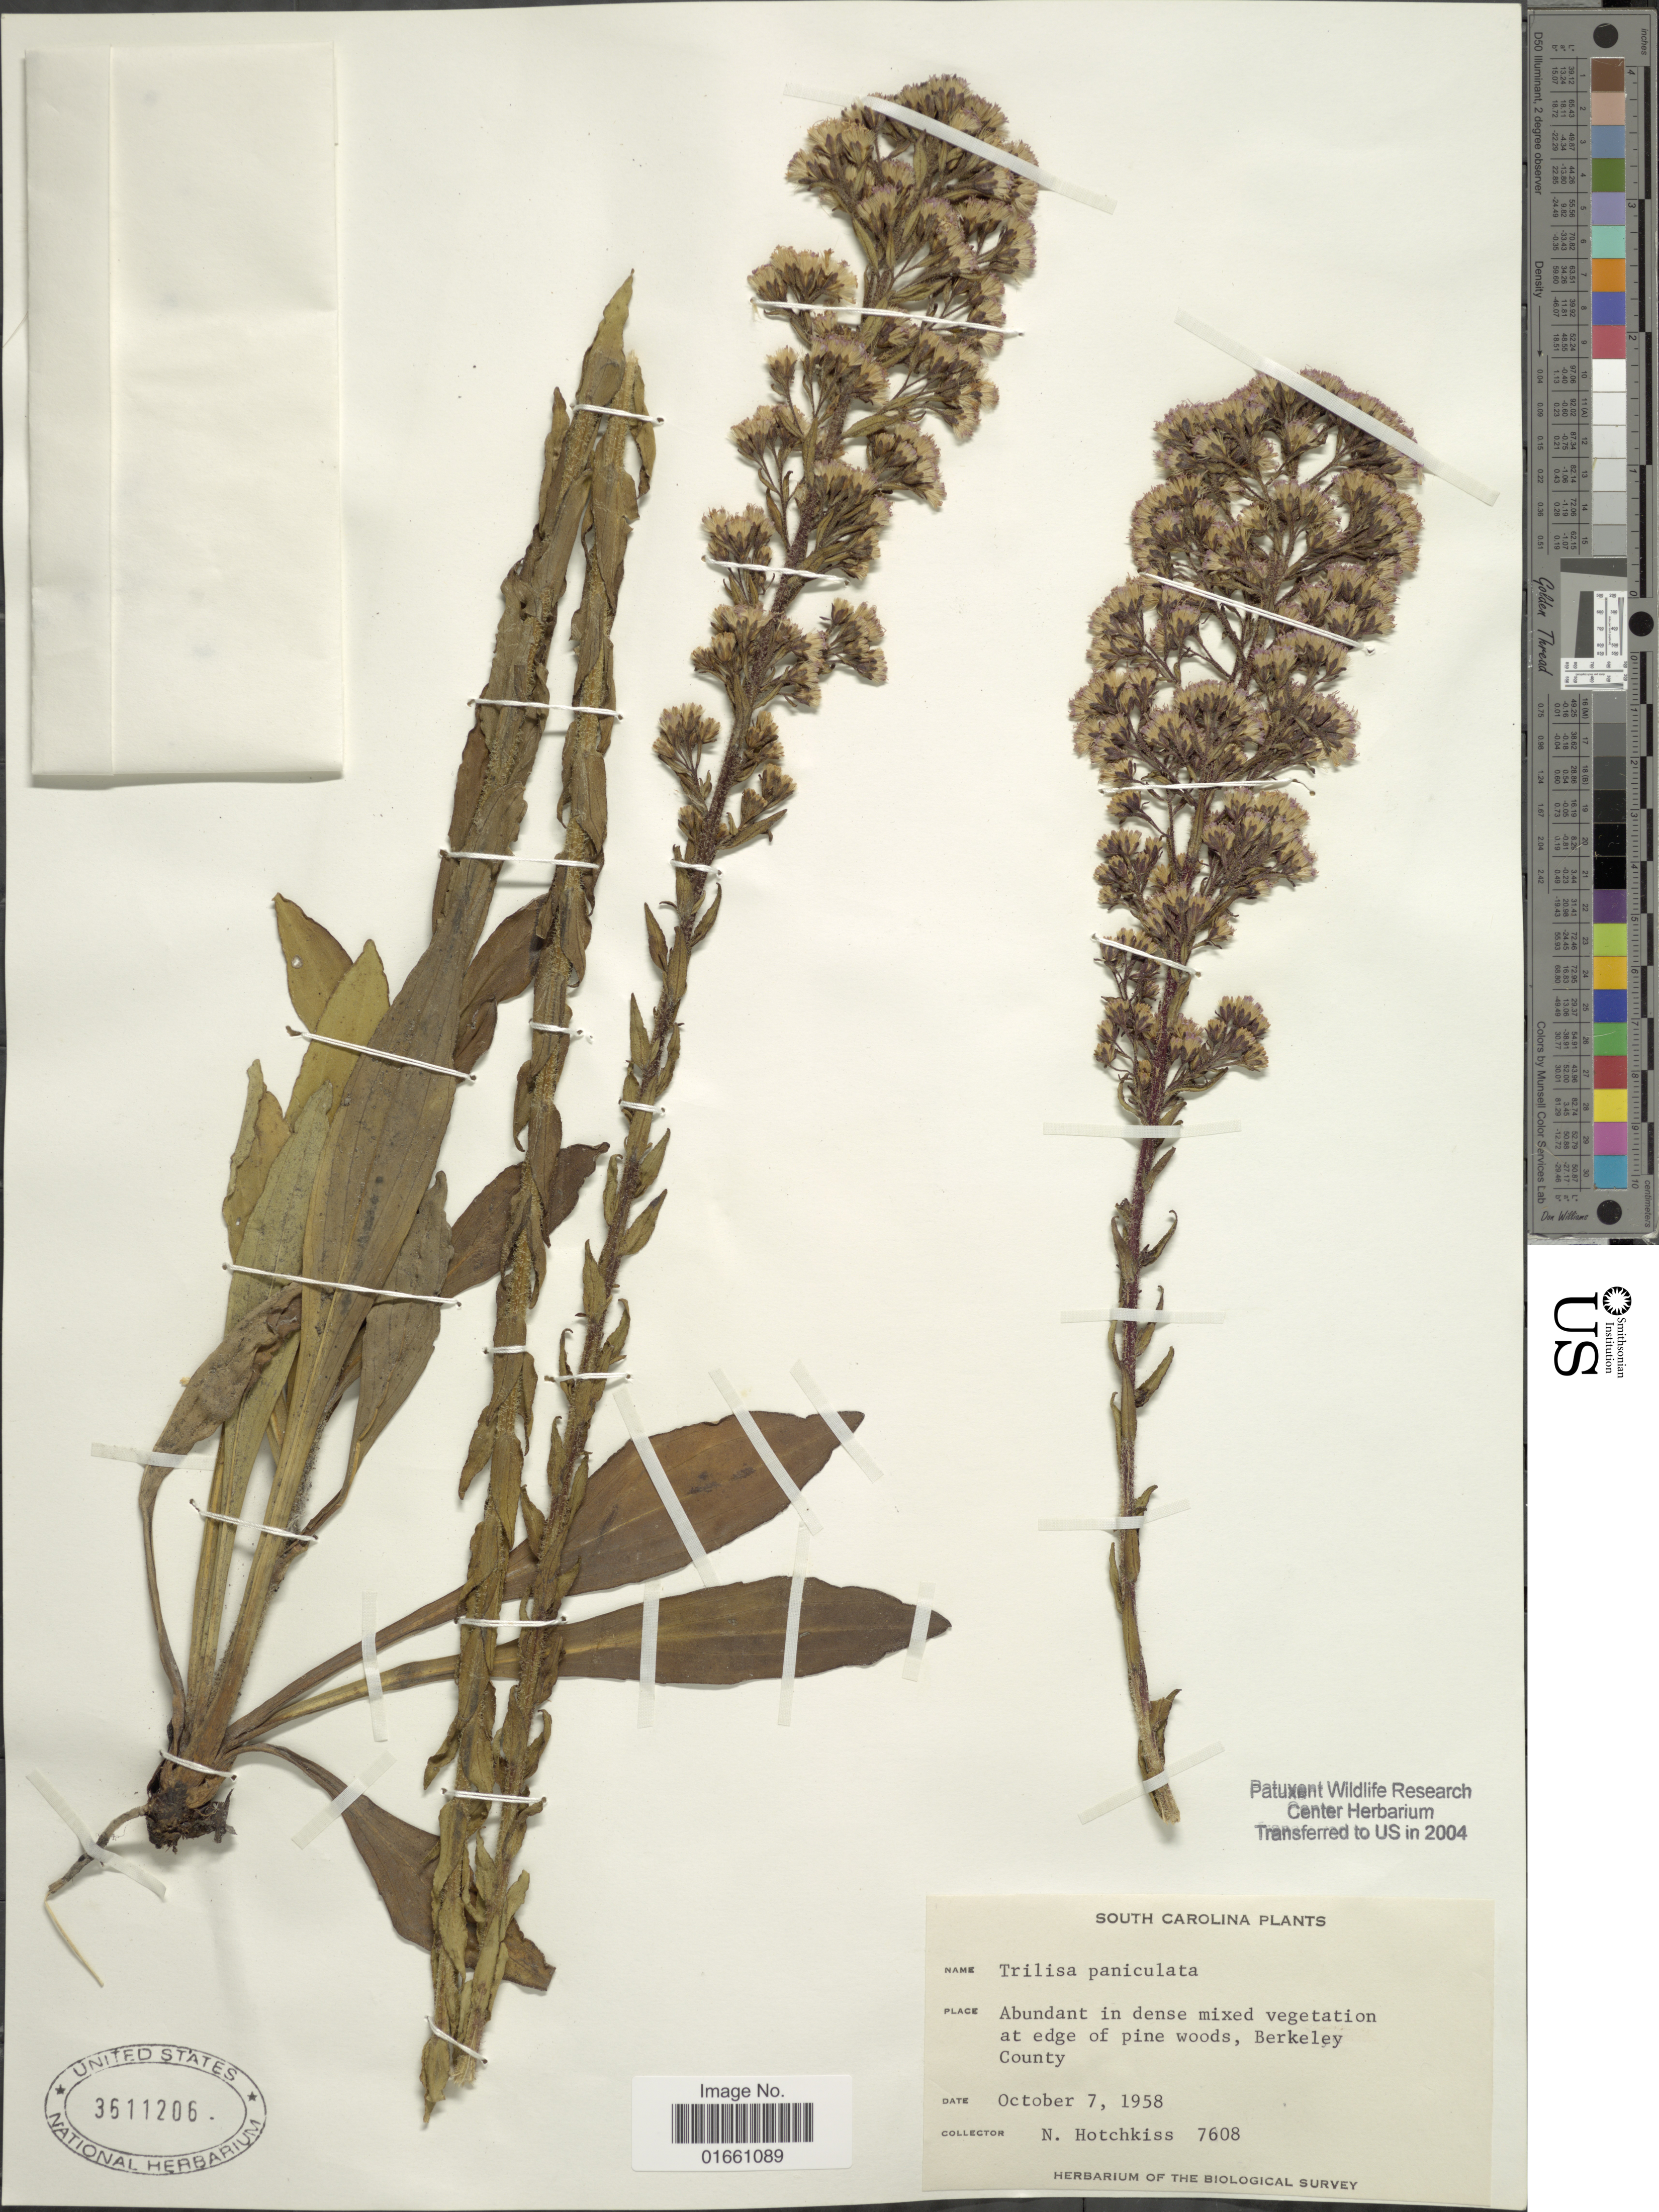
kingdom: Plantae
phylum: Tracheophyta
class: Magnoliopsida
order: Asterales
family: Asteraceae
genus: Trilisa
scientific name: Trilisa paniculata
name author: (J.F. Gmel.) Cass.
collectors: N. Hotchkiss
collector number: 7608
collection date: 1958-10-07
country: United States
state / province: South Carolina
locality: Abundant in dense mixed vegetation at edge of pine woods, Berkeley County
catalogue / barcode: US 3511206